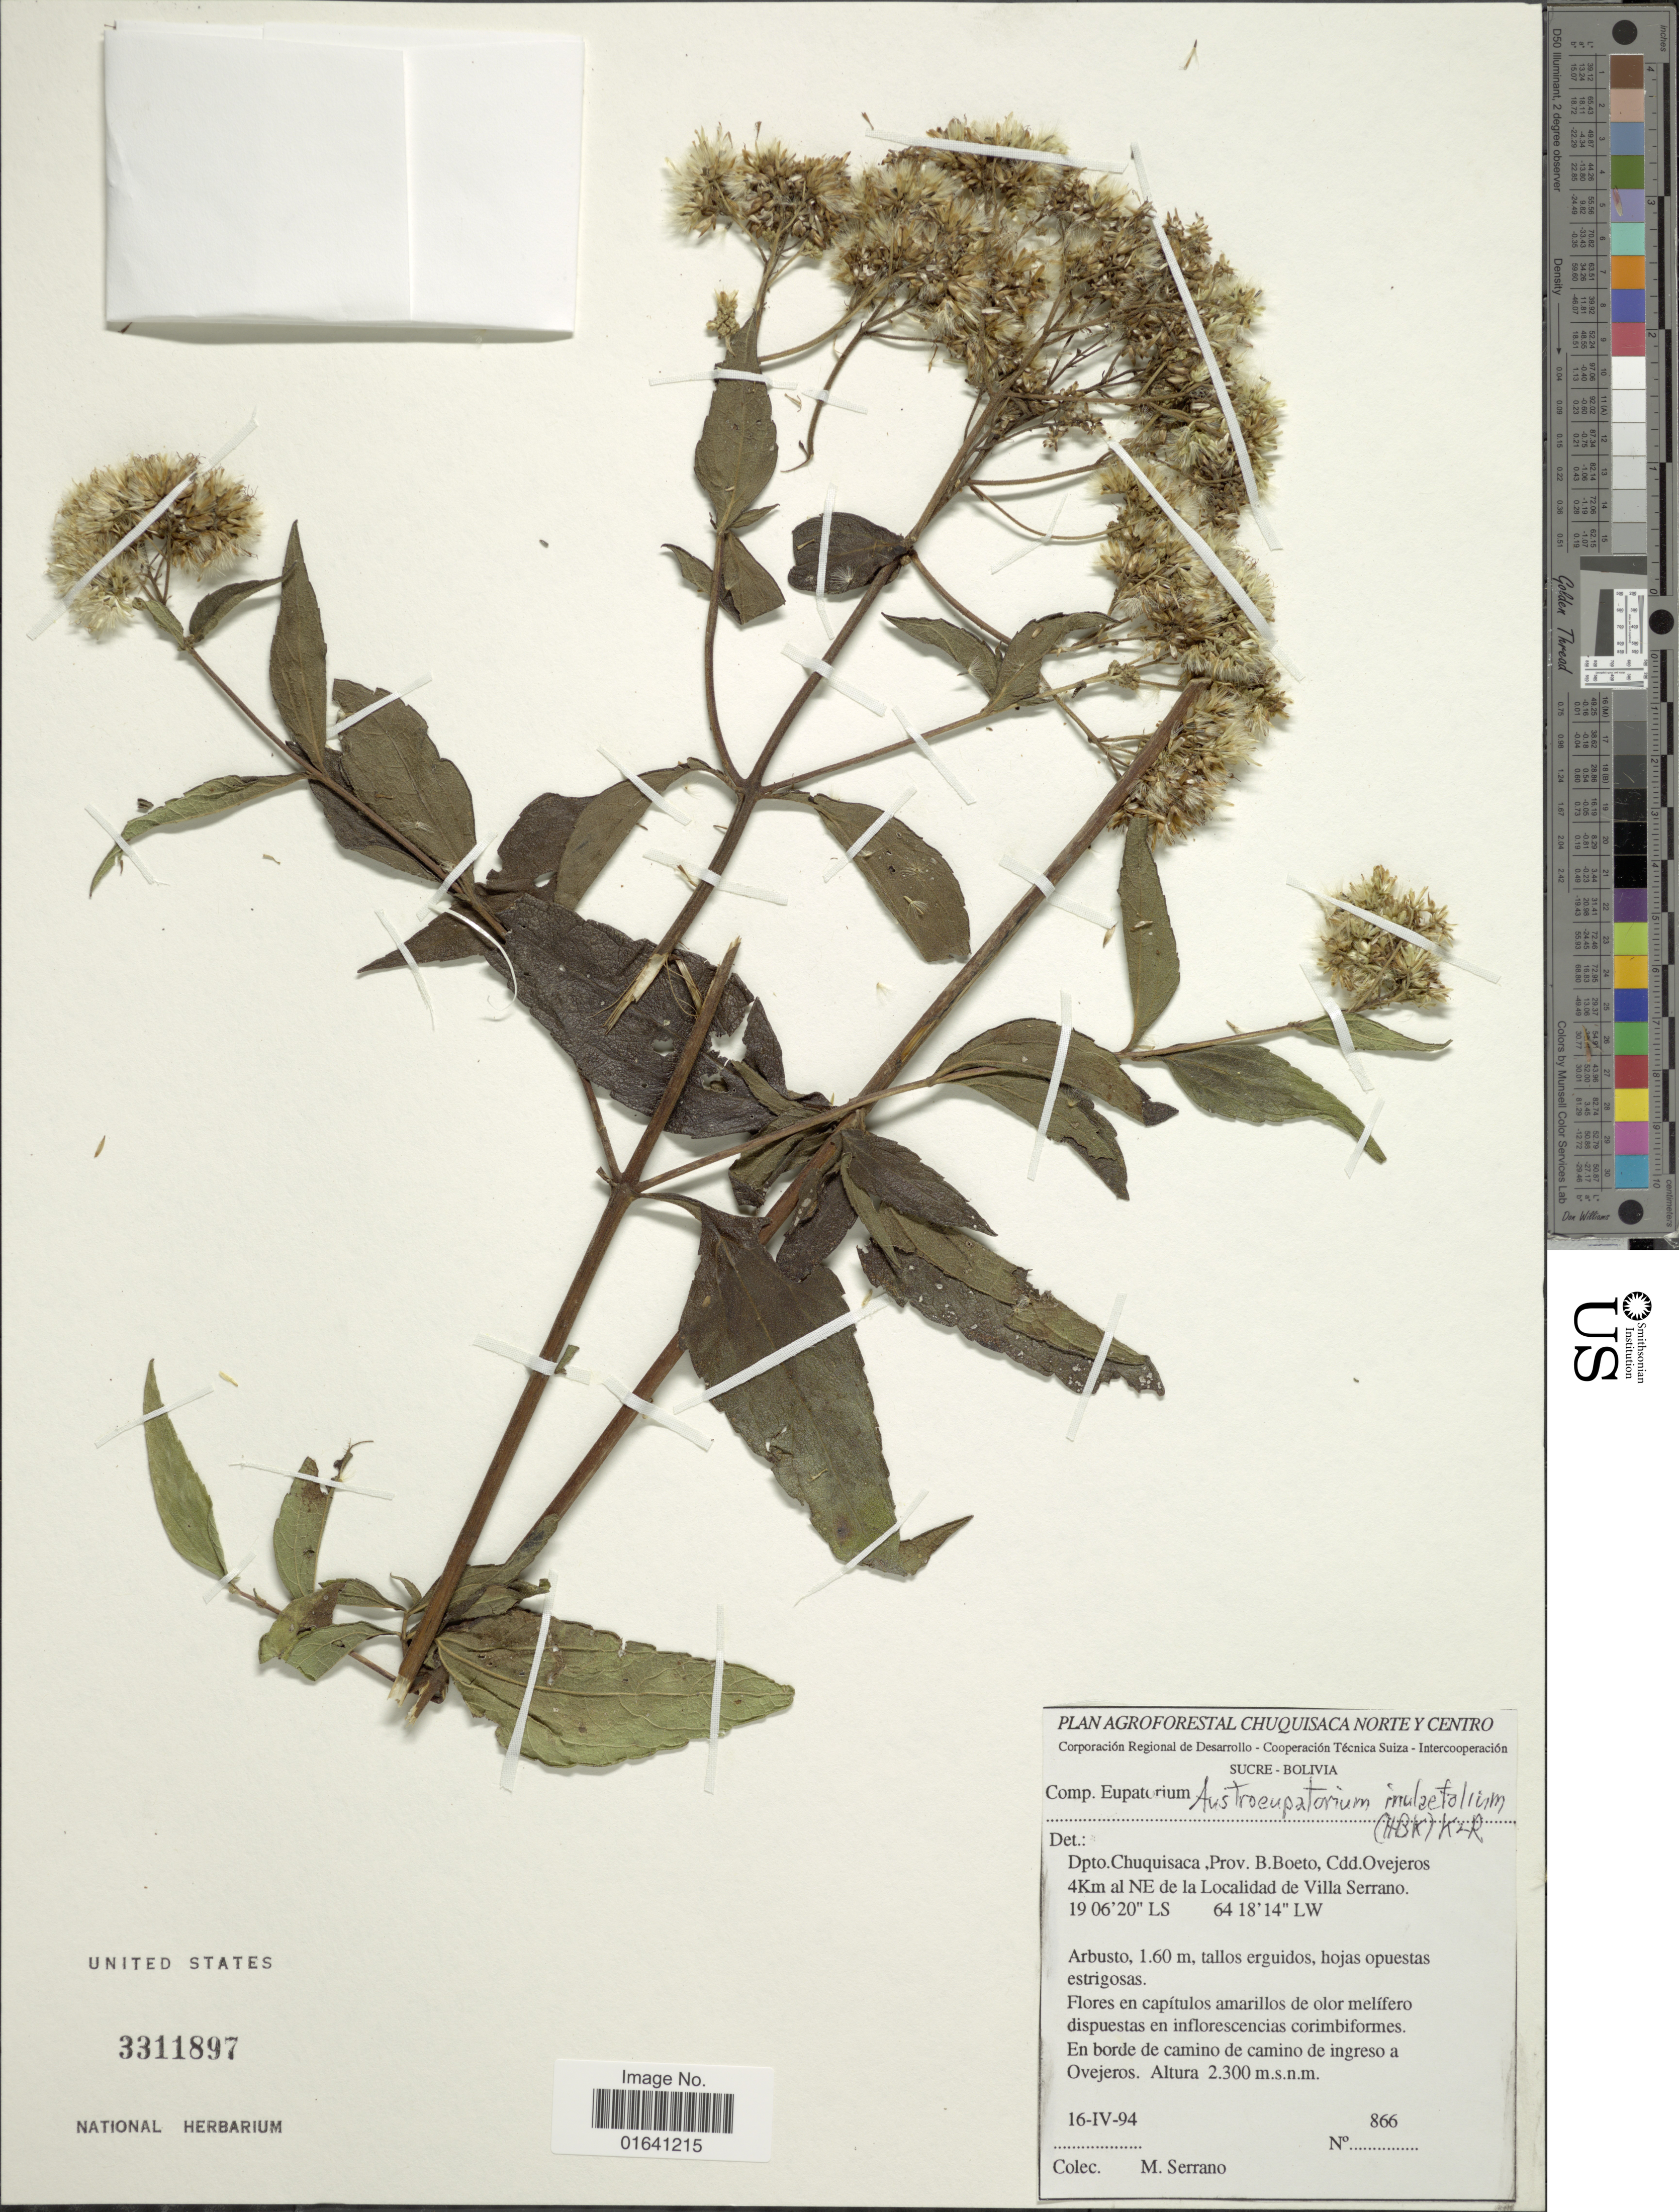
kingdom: Plantae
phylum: Tracheophyta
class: Magnoliopsida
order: Asterales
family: Asteraceae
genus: Austroeupatorium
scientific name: Austroeupatorium inulaefolium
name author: (Kunth) R.M. King & H. Rob.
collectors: M. Serrano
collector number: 866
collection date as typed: Transcribed d/m/y: 16/4/94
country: Bolivia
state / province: Chuquisaca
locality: Dpto. Chuquisaca, Prov. B.Boeto, Cdd. Ovejeros 4Km al NE de la Localidad de Villa Serrano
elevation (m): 2300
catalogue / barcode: US 3311897